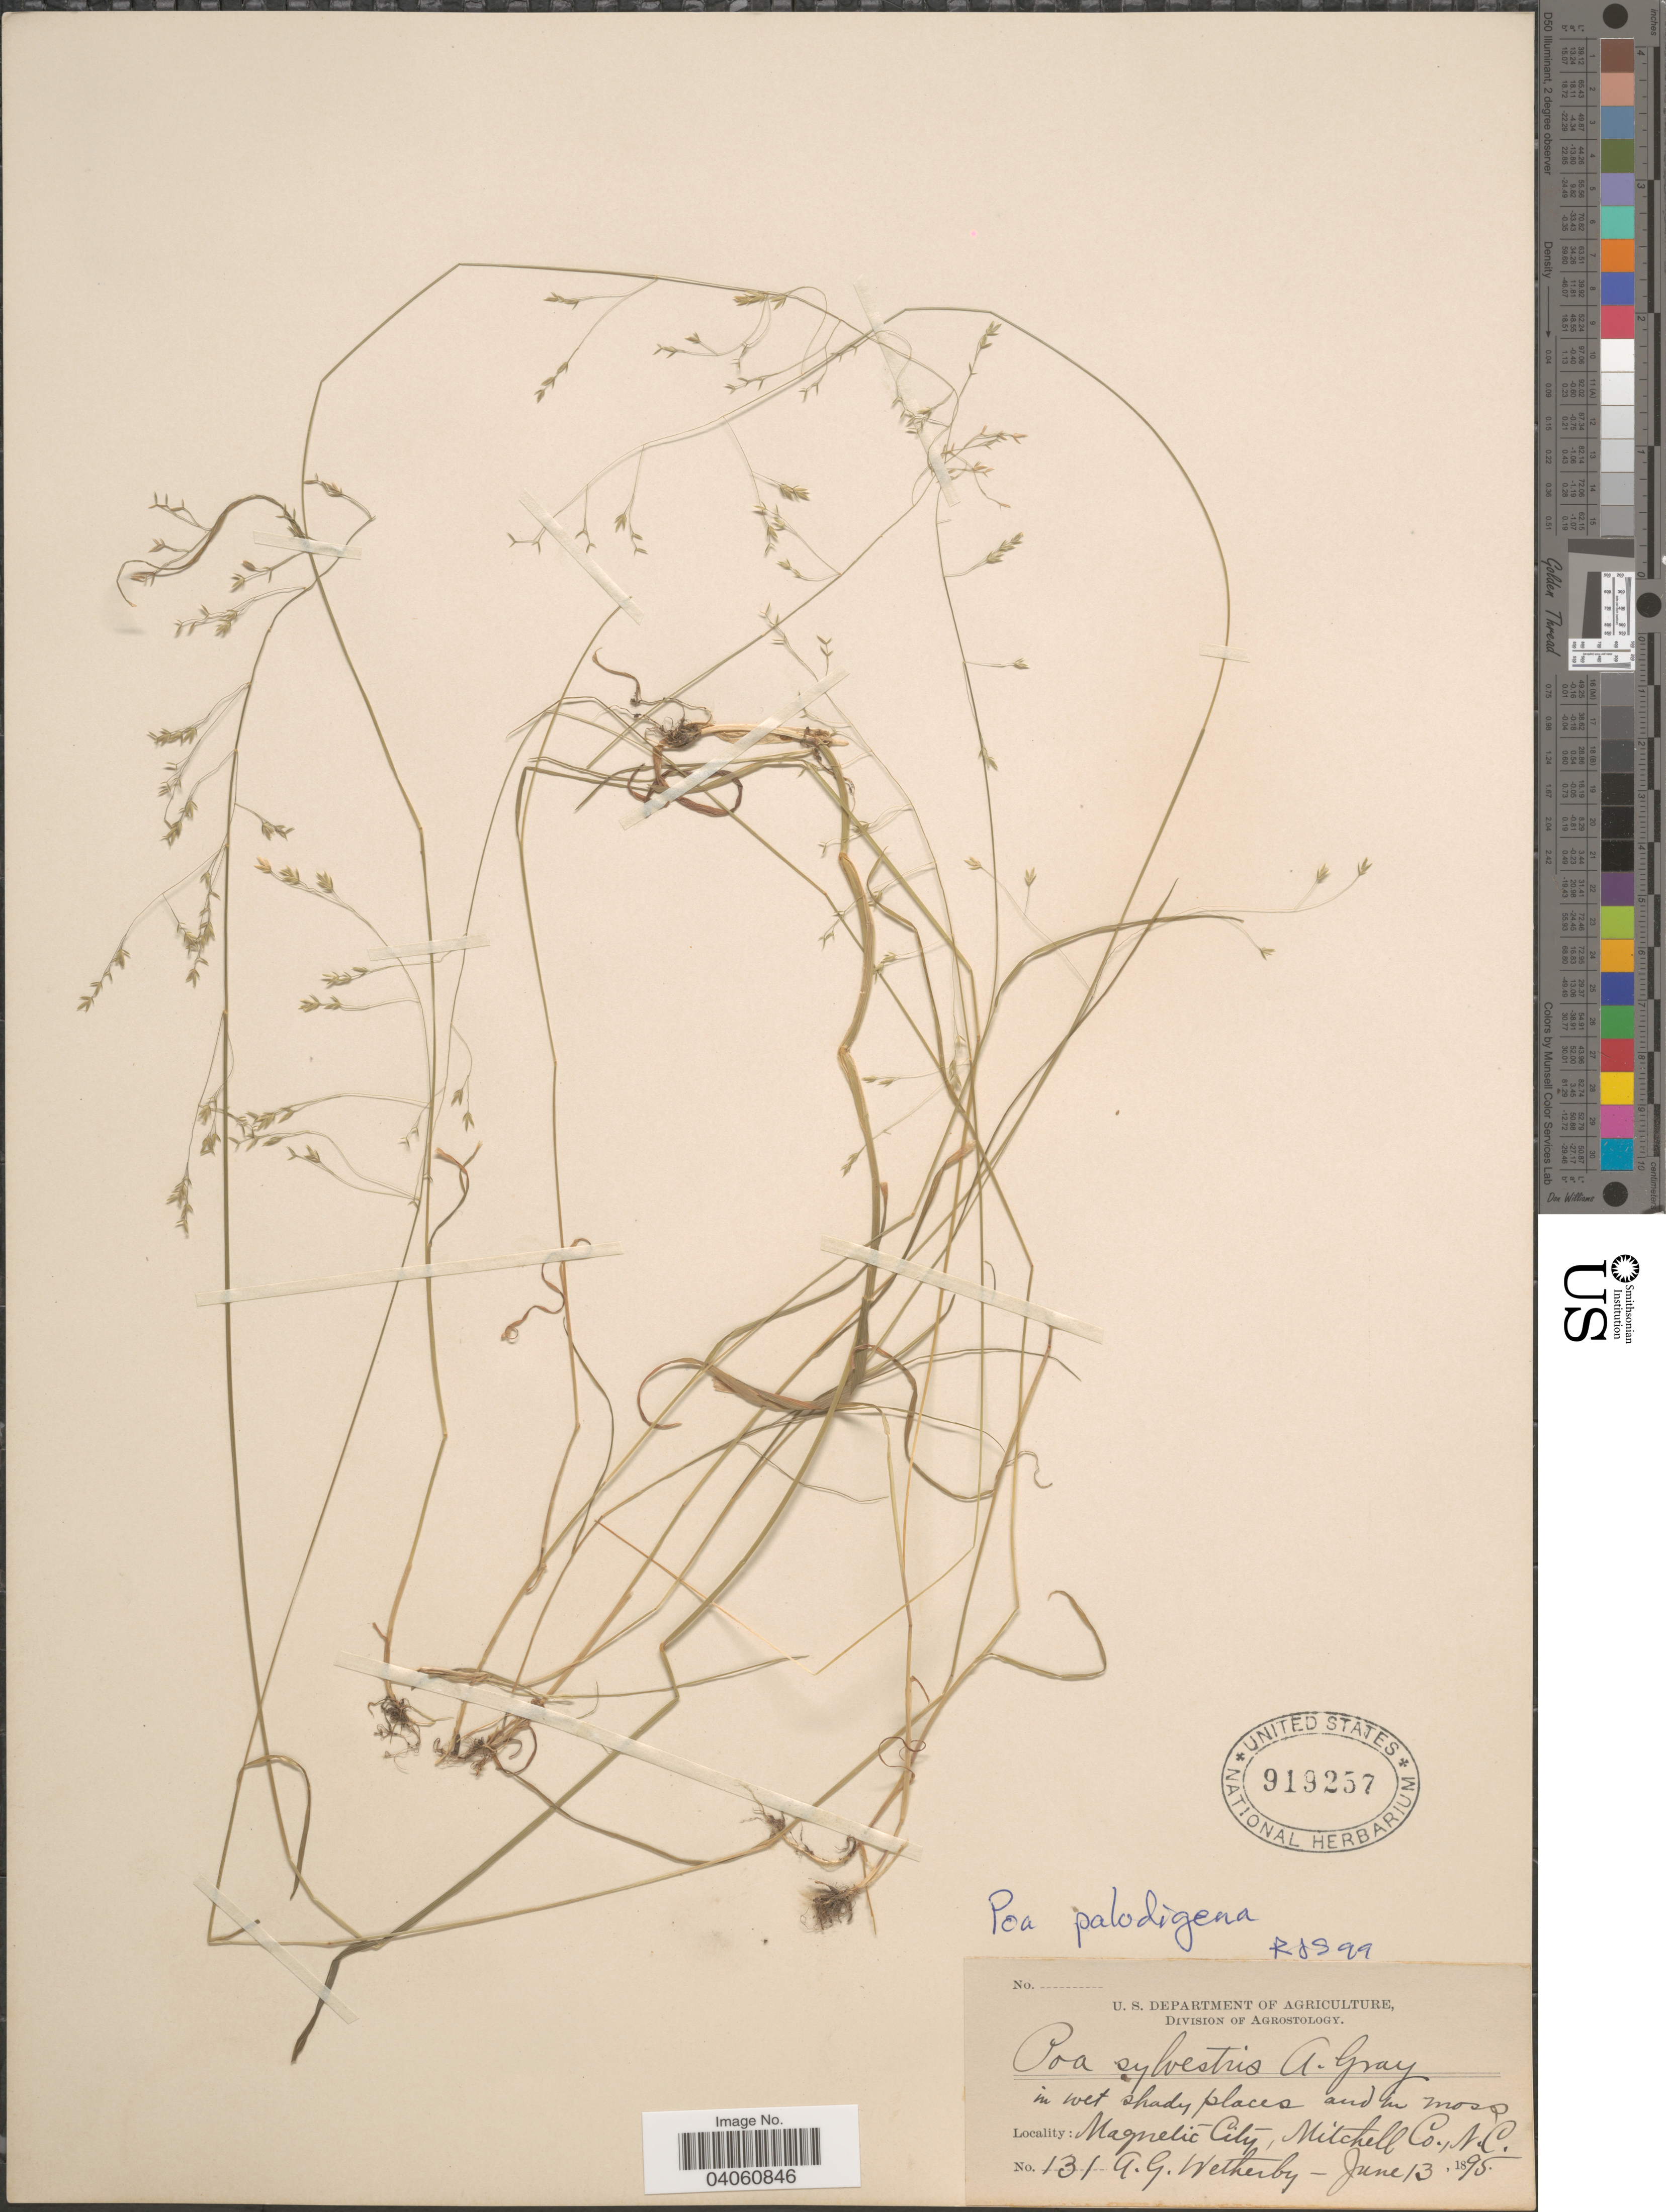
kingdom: Plantae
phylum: Tracheophyta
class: Liliopsida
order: Poales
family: Poaceae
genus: Poa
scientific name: Poa paludigena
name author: Fernald & Wiegand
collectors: A. Wetherby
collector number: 131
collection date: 1895-06-13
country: United States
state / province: North Carolina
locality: Magnetic city, Mitchell Co.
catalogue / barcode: US 919257